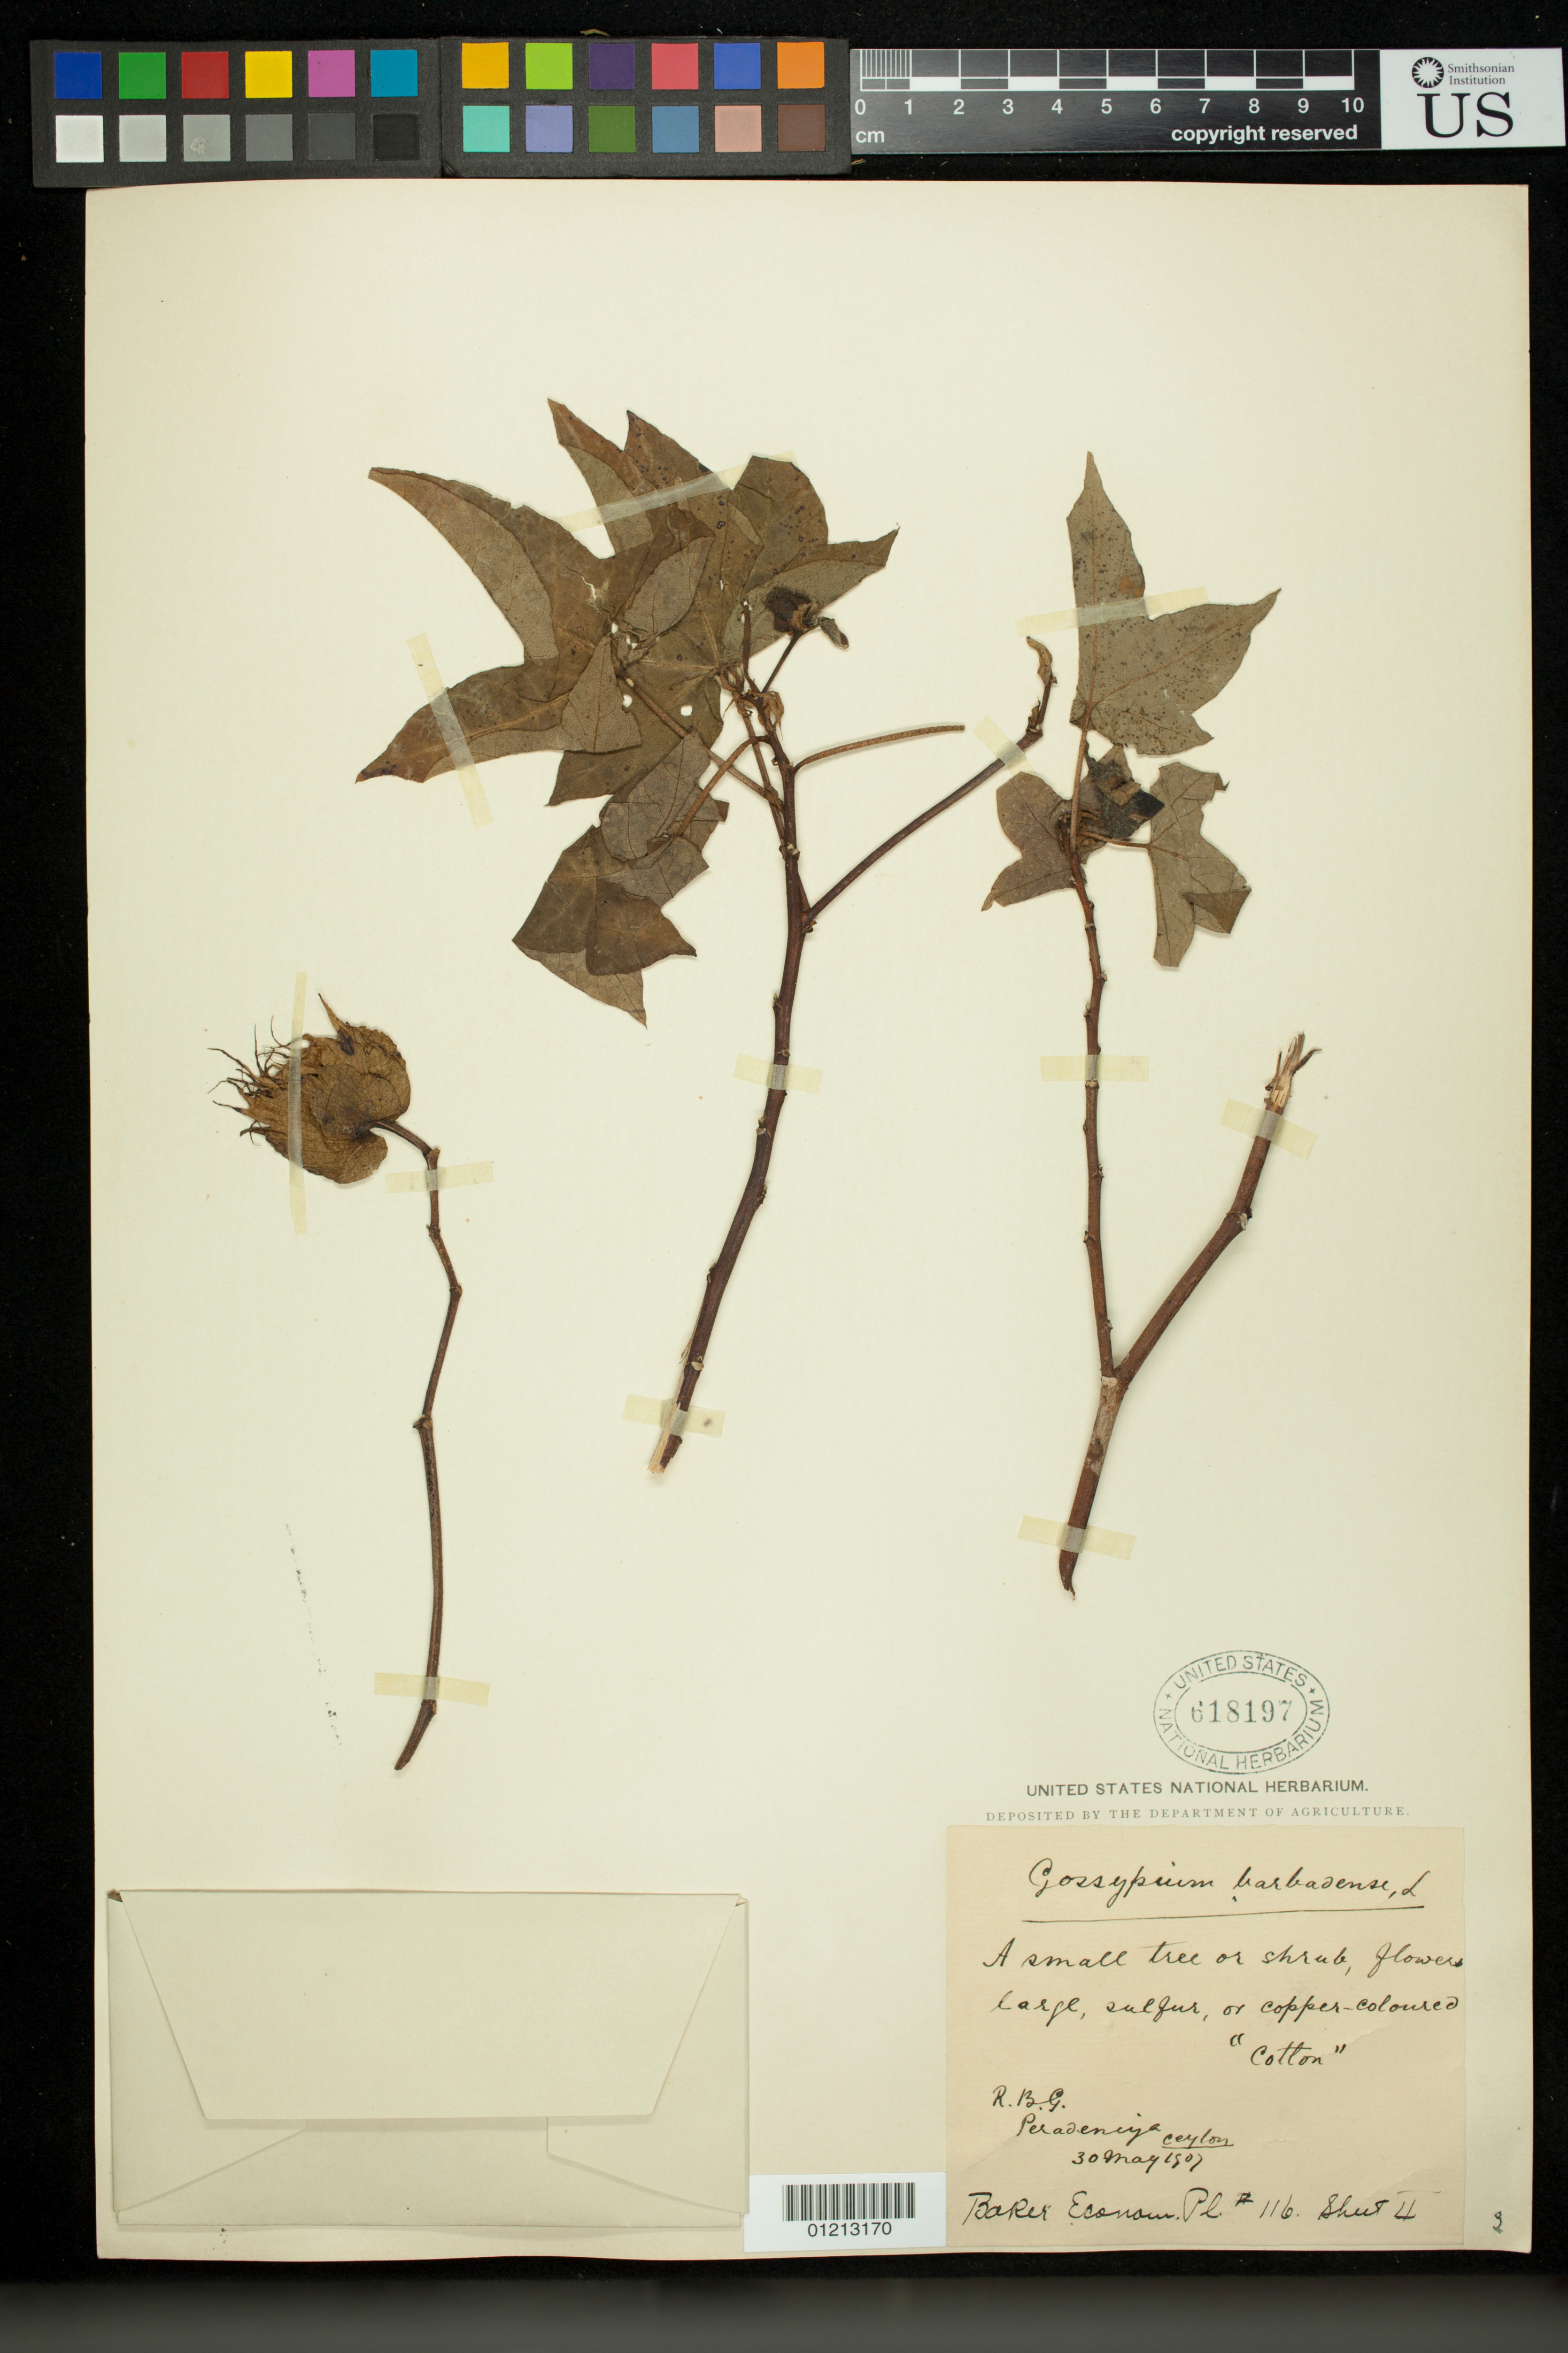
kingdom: Plantae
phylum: Tracheophyta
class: Magnoliopsida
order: Malvales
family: Malvaceae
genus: Gossypium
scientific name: Gossypium arboreum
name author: L.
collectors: C. F. Baker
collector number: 116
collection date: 1907-05-30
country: Sri Lanka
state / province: Central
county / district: Peradeniya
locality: R.B.G. Peradeniya. Ceylon.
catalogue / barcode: US 618197